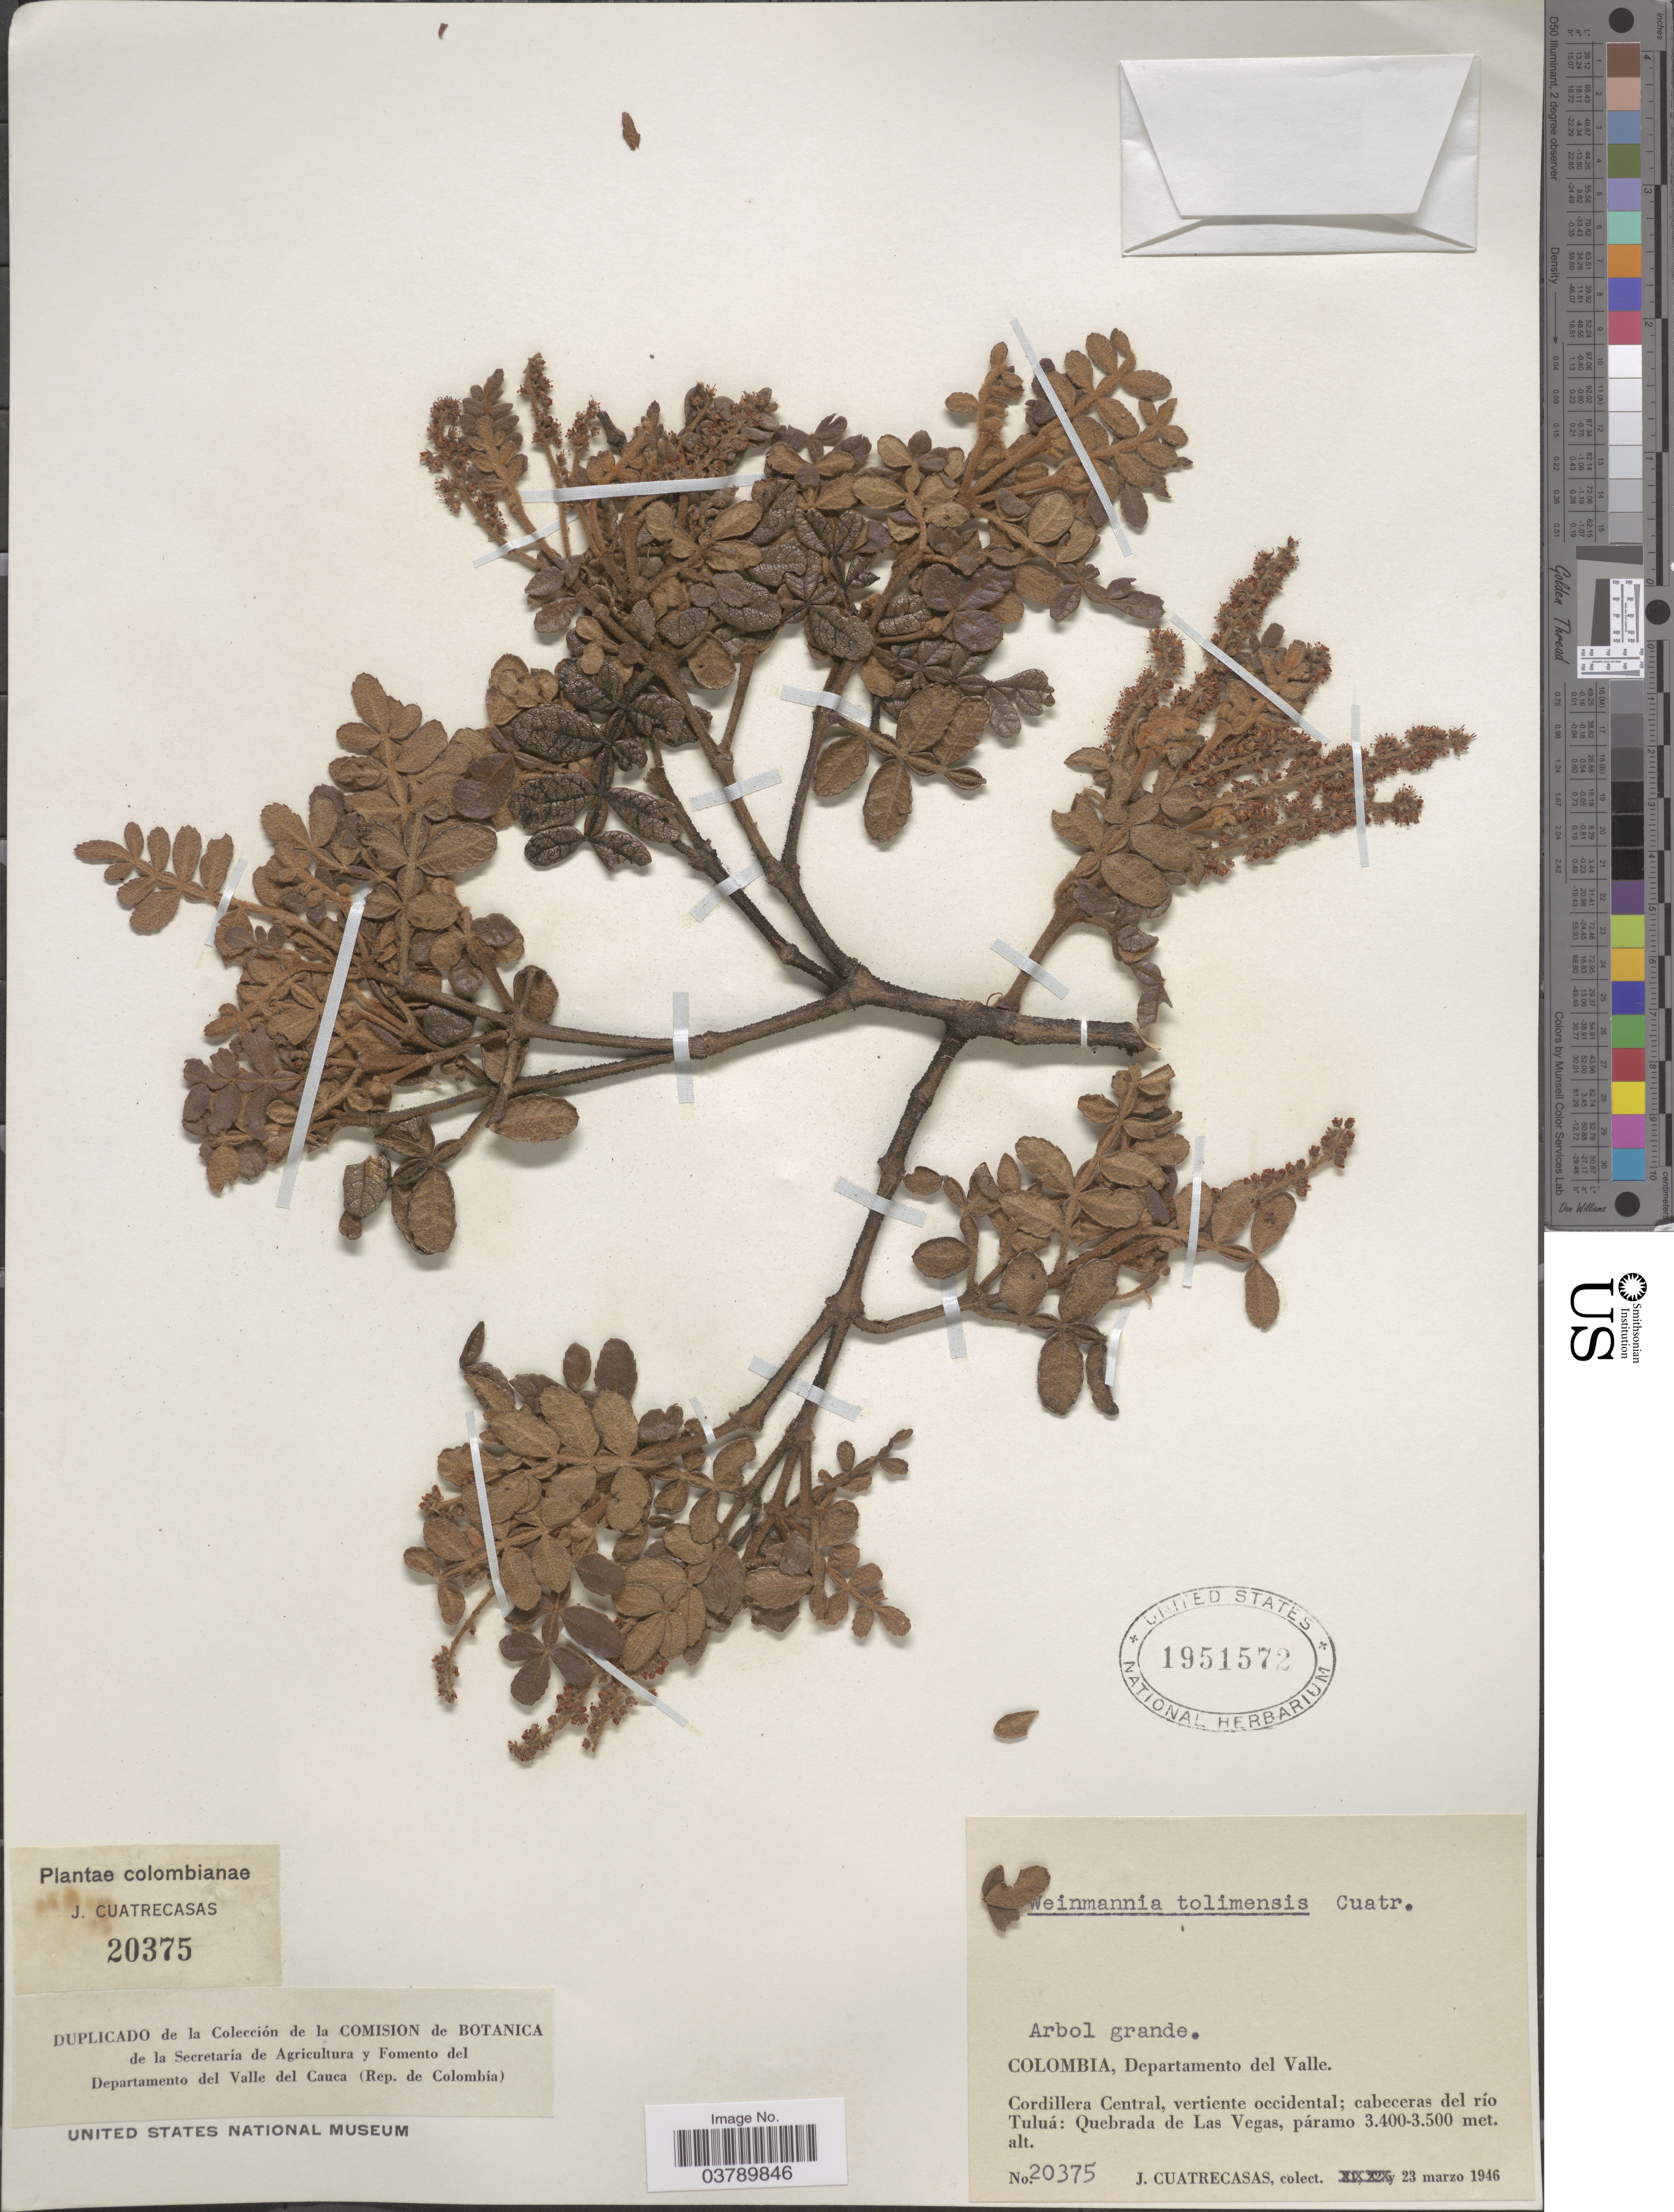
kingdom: Plantae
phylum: Tracheophyta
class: Magnoliopsida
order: Oxalidales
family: Cunoniaceae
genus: Weinmannia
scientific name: Weinmannia tolimensis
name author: Cuatrec.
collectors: J. Cuatrecasas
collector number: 20375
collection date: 1946-03-23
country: Colombia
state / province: Valle del Cauca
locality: Departamento del Valle. Cordillera Central, vertiente occidental; cabeceras del río Tuluá: Quebrada de Las Vegas.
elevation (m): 3400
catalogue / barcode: US 1951572